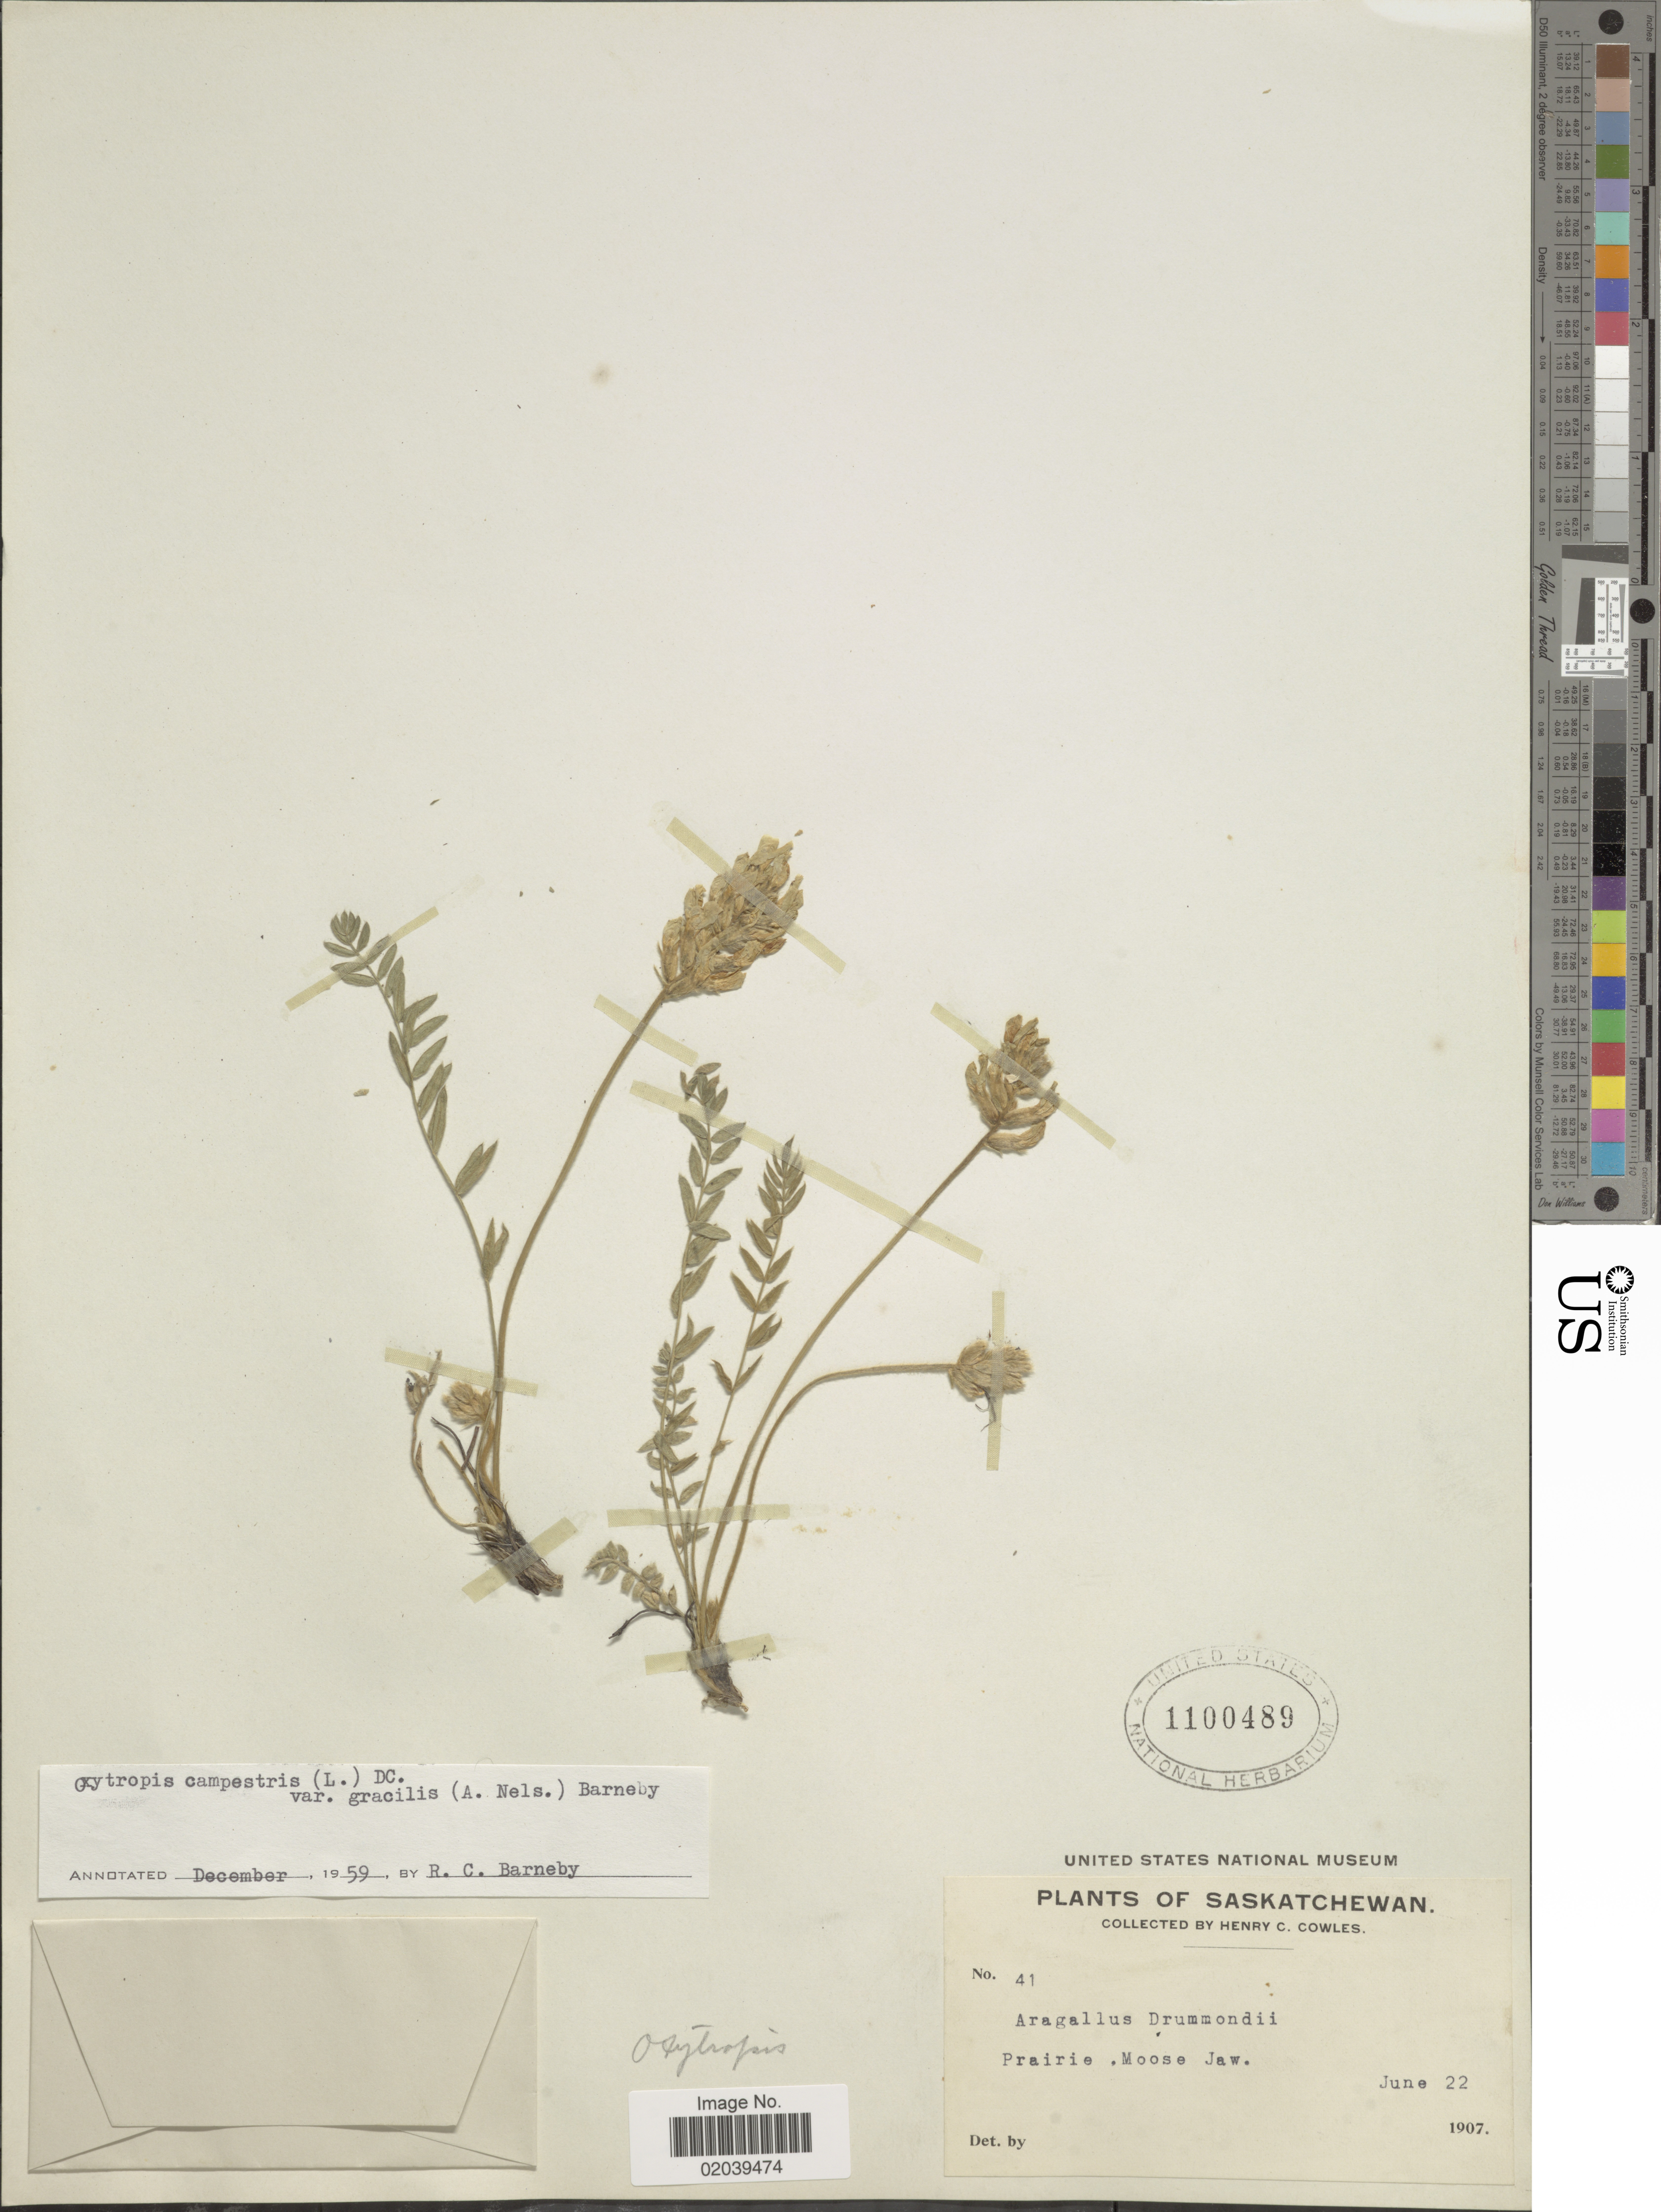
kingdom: Plantae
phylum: Tracheophyta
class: Magnoliopsida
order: Fabales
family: Fabaceae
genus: Oxytropis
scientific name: Oxytropis campestris var. gracilis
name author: (A. Nelson) Barneby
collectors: H. Cowles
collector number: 41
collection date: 1907-06-22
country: Canada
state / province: Saskatchewan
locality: Prairie. Moose Jaw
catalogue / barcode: US 1100489